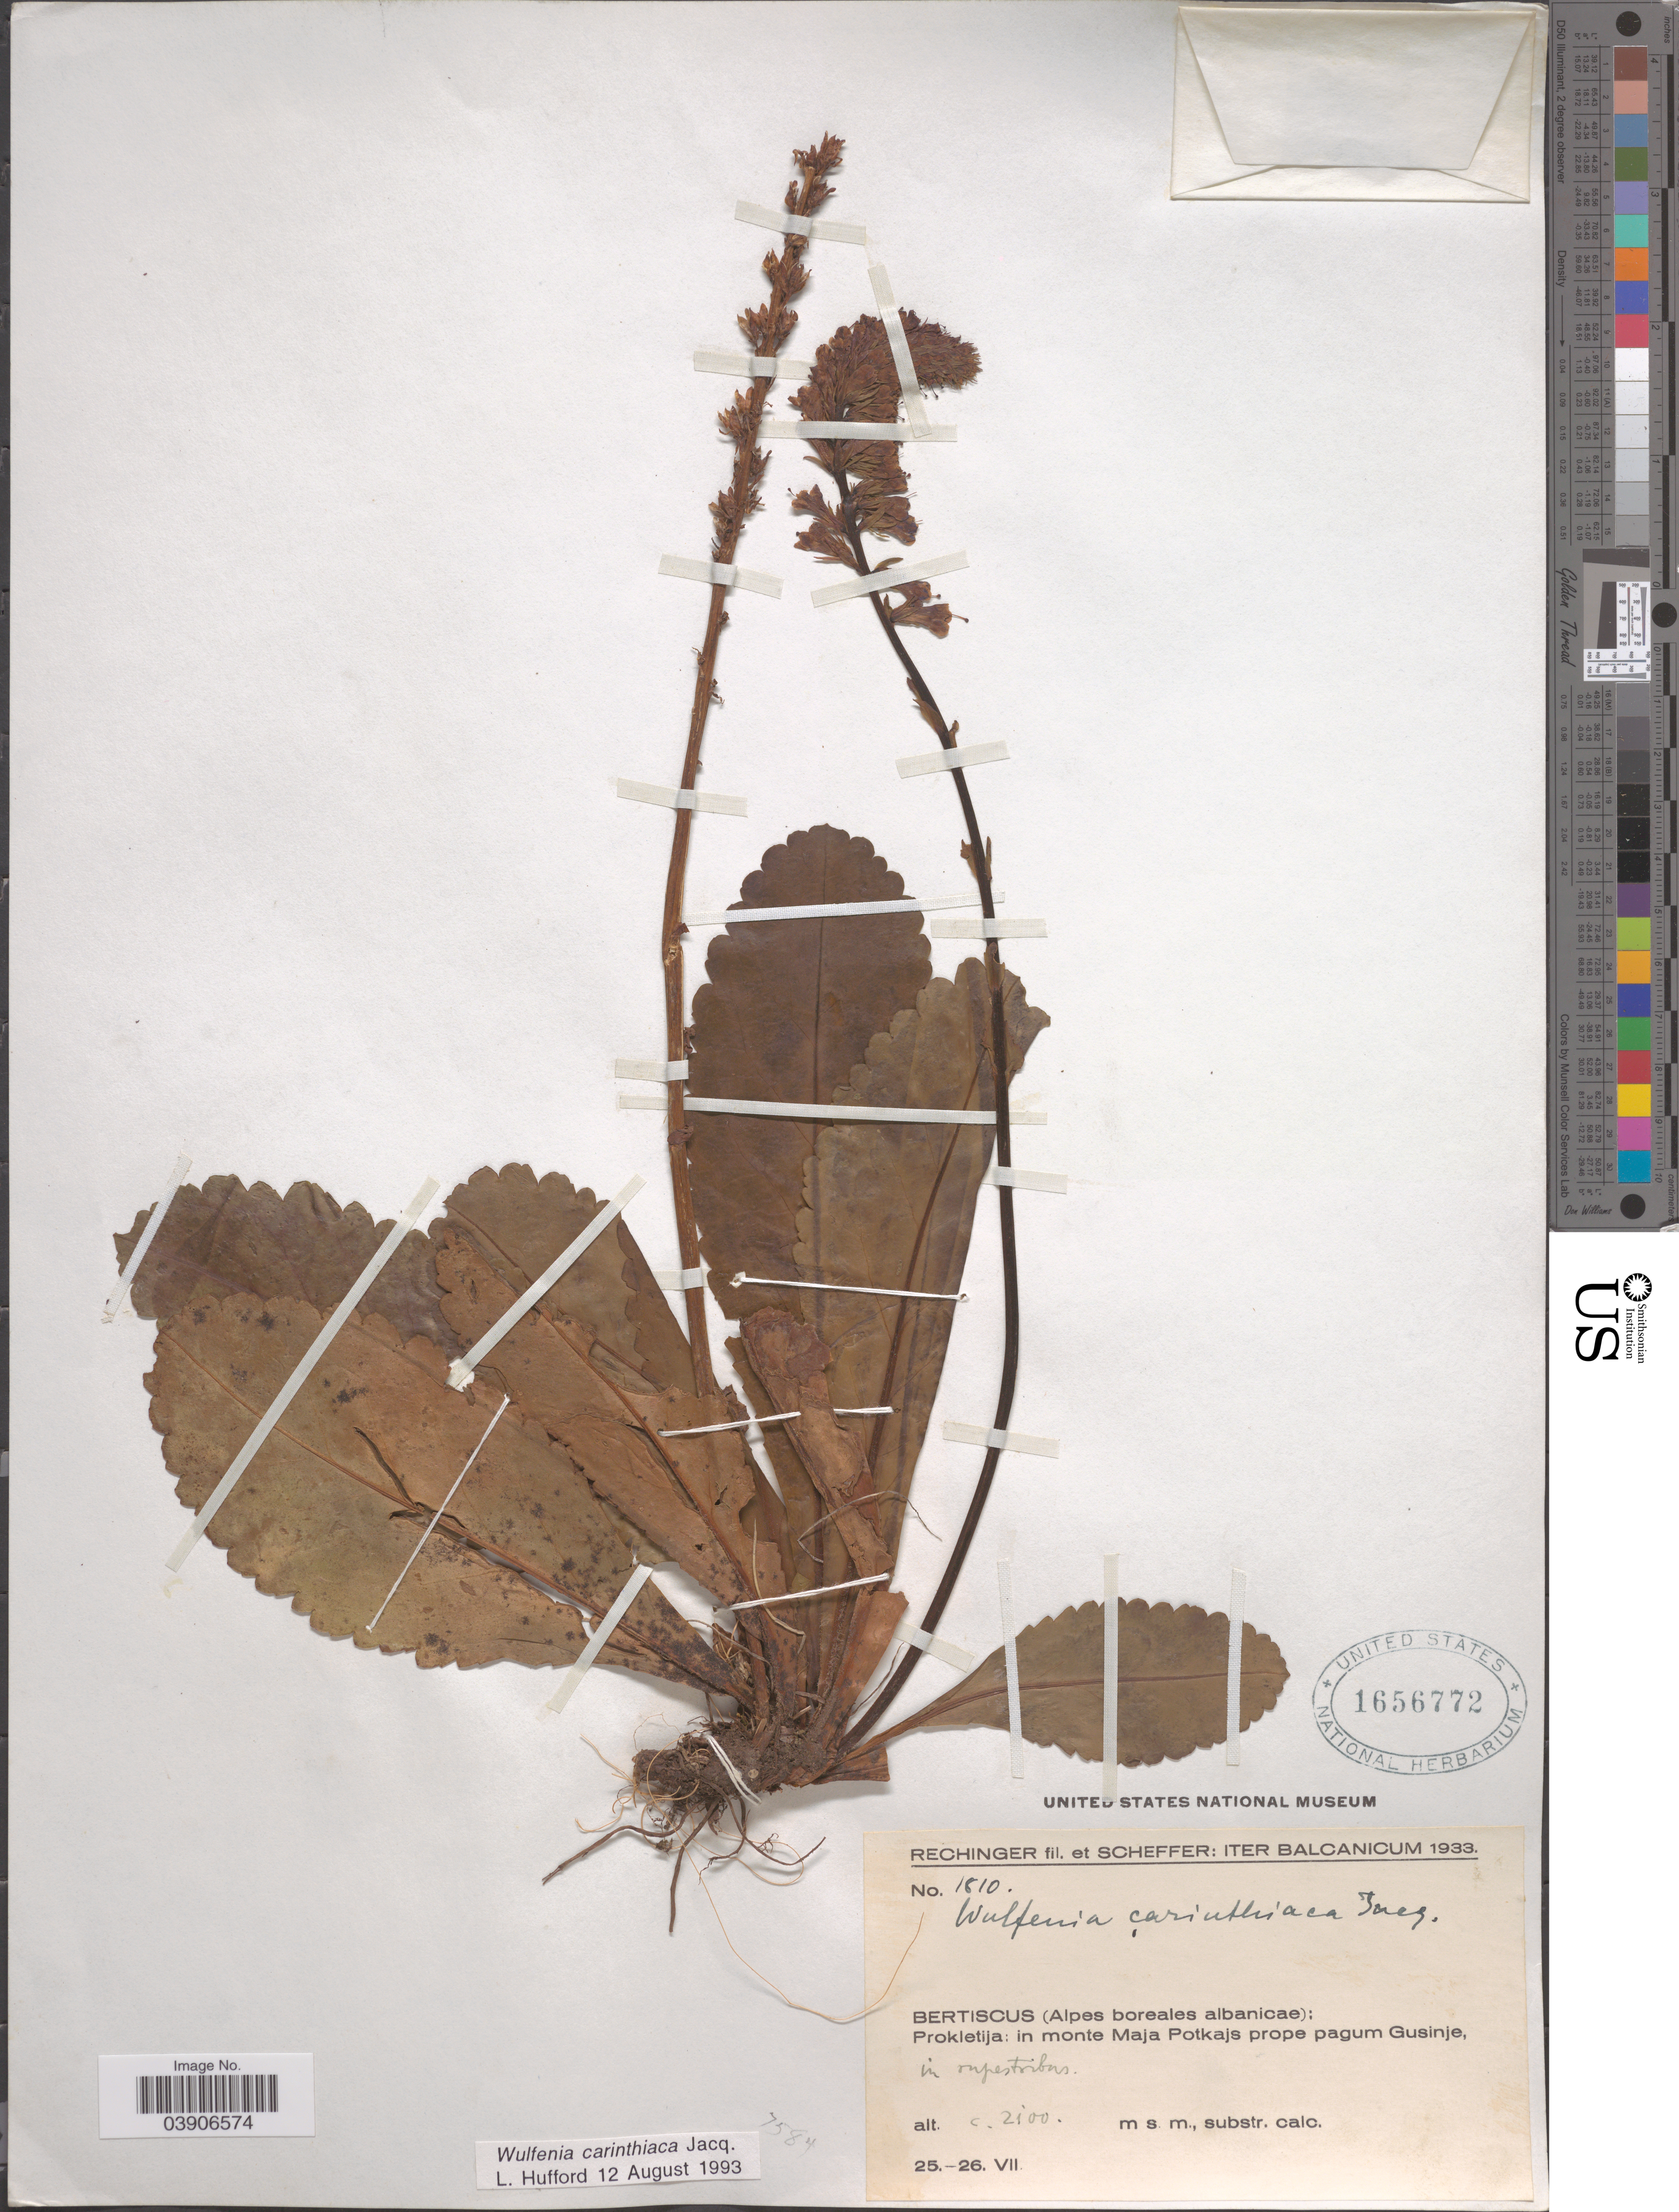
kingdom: Plantae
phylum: Tracheophyta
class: Magnoliopsida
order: Lamiales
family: Plantaginaceae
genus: Wulfenia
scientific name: Wulfenia carinthiaca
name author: Jacq.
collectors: -- Rechinger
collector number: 1510*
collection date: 1933-07-25/1933-07-26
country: Montenegro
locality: Iter Balcanicum. Bertiscus (Alpes boreales albanicae). Prokletija: in monte Maja Potkajs prope pagum Gusinje.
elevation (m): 2100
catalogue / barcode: US 1656772